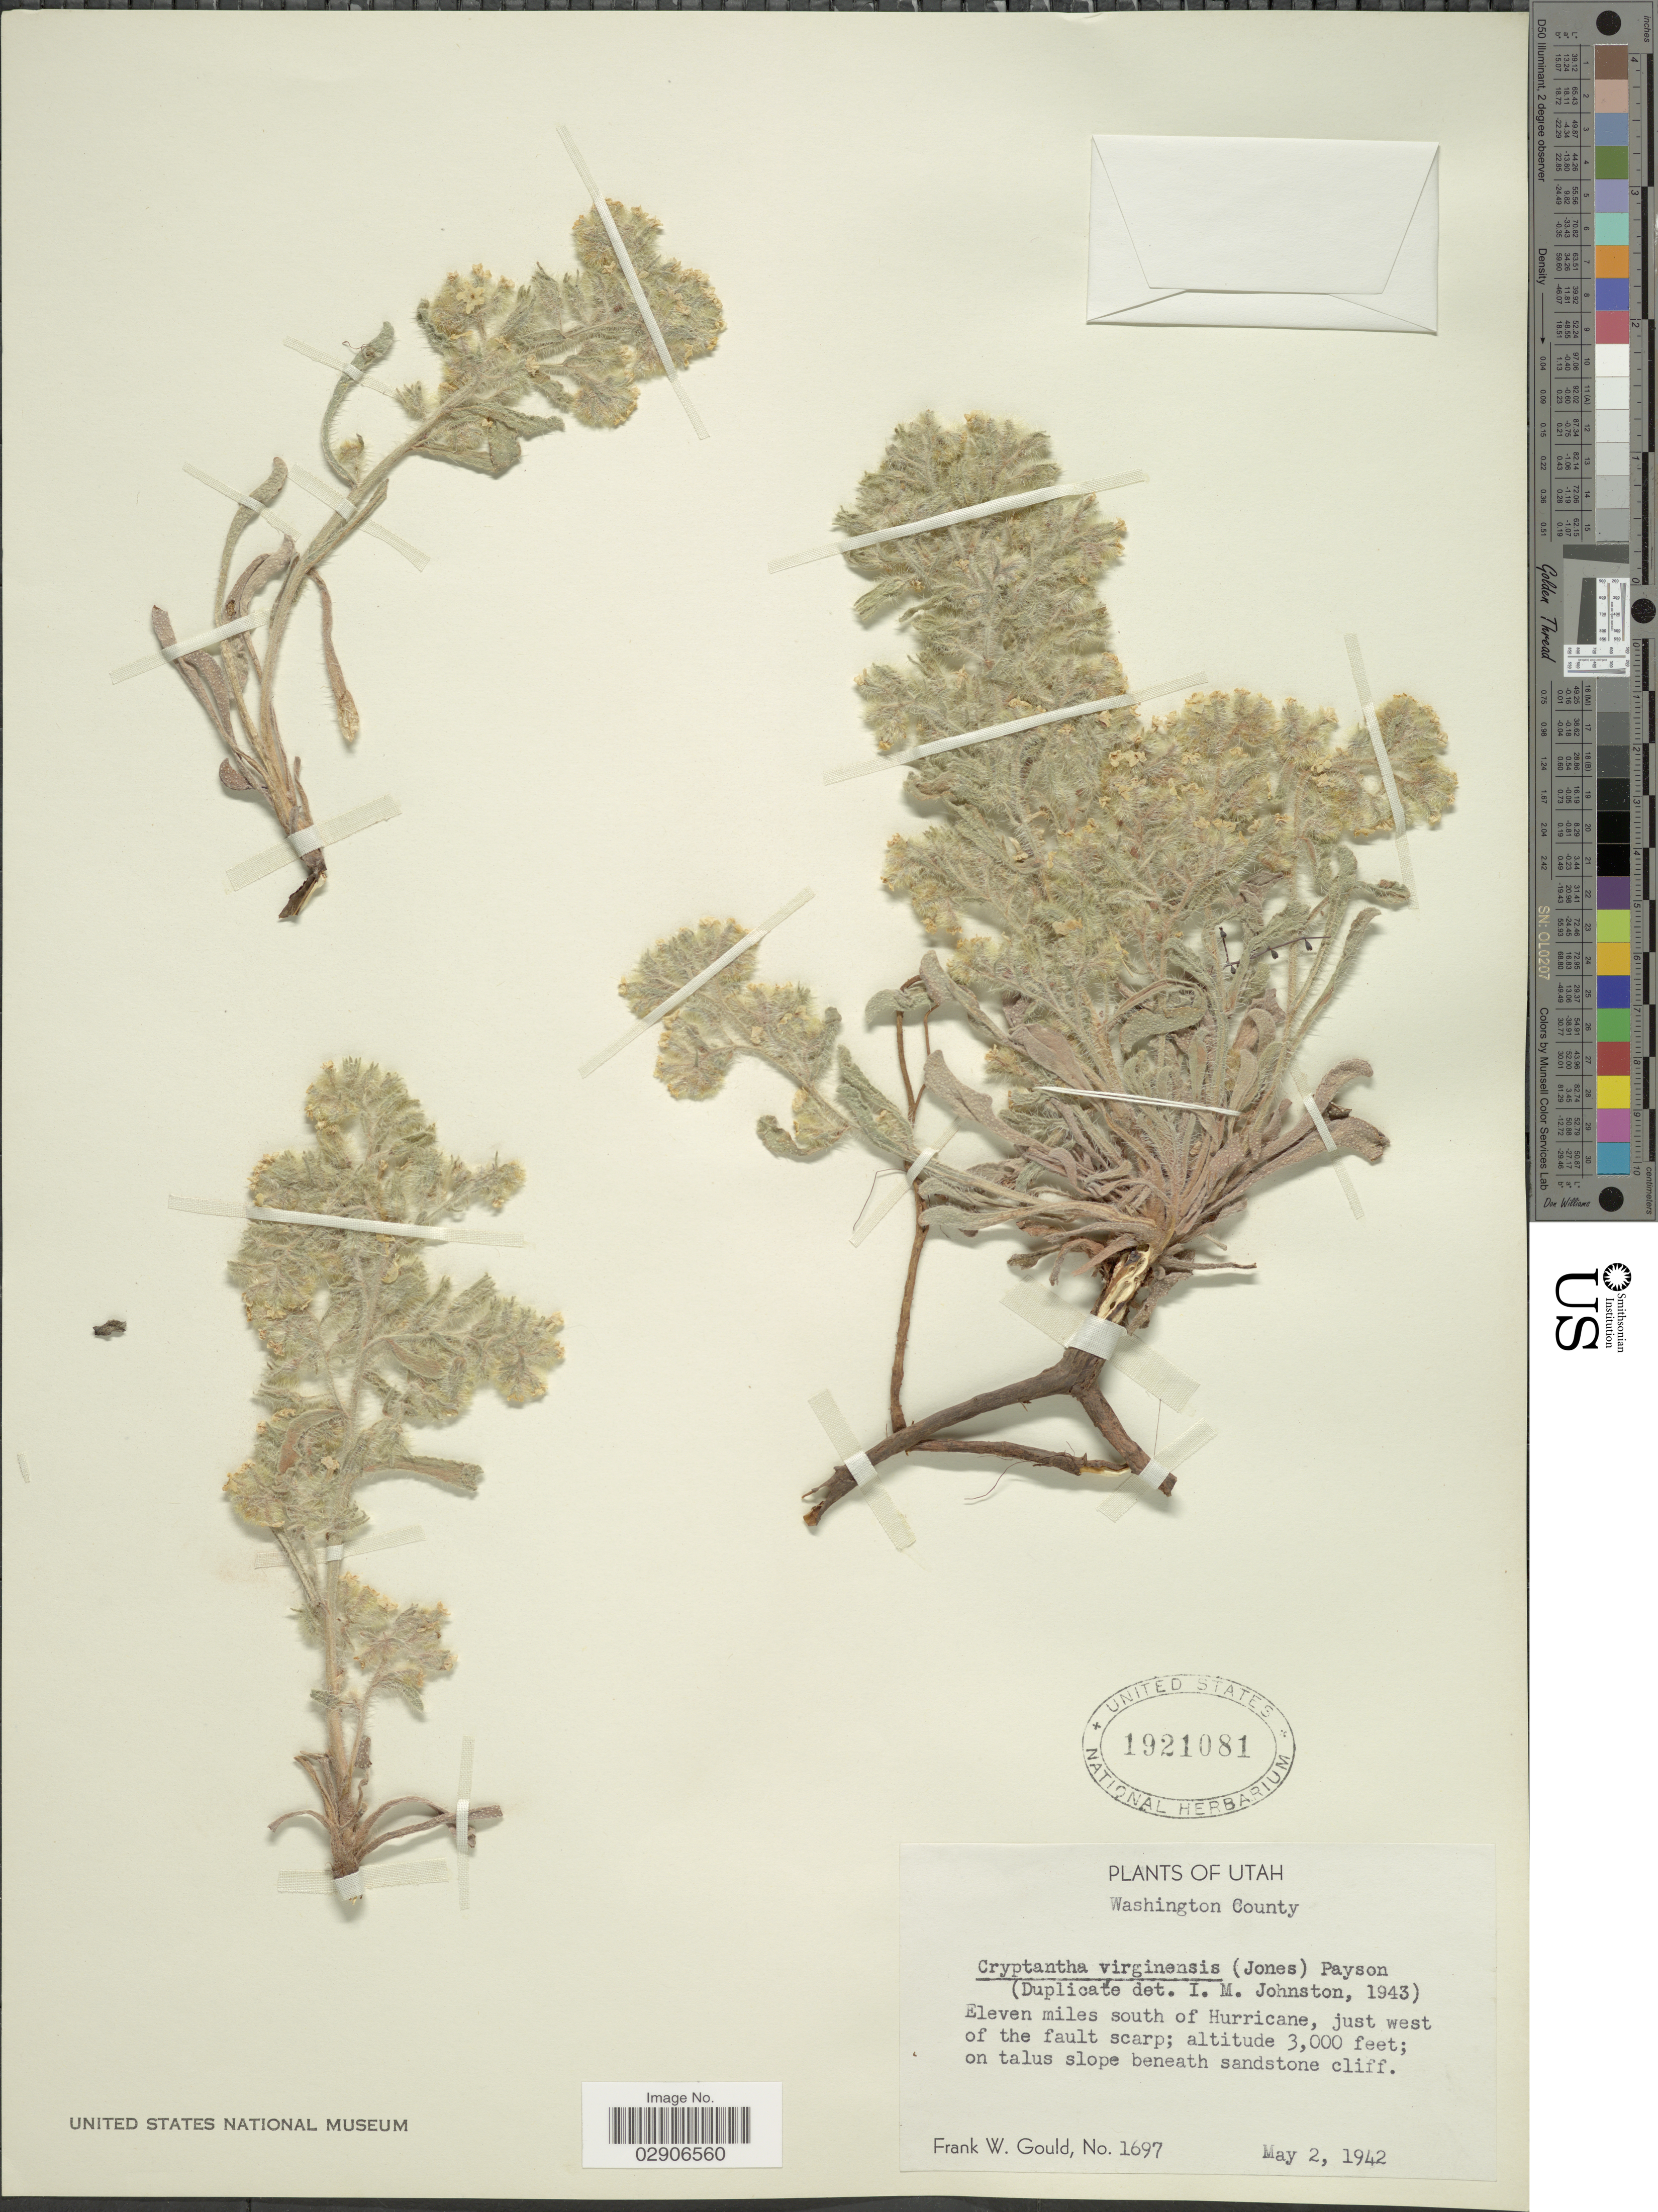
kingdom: Plantae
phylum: Tracheophyta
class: Magnoliopsida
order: Boraginales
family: Boraginaceae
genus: Oreocarya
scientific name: Oreocarya virginensis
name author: (M.E. Jones) J.F. Macbr.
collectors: F. W. Gould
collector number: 1697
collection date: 1942-05-02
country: United States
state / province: Utah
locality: Eleven miles south of Hurricane, just west of the fault scarp. Washington County.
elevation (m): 914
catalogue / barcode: US 1921081